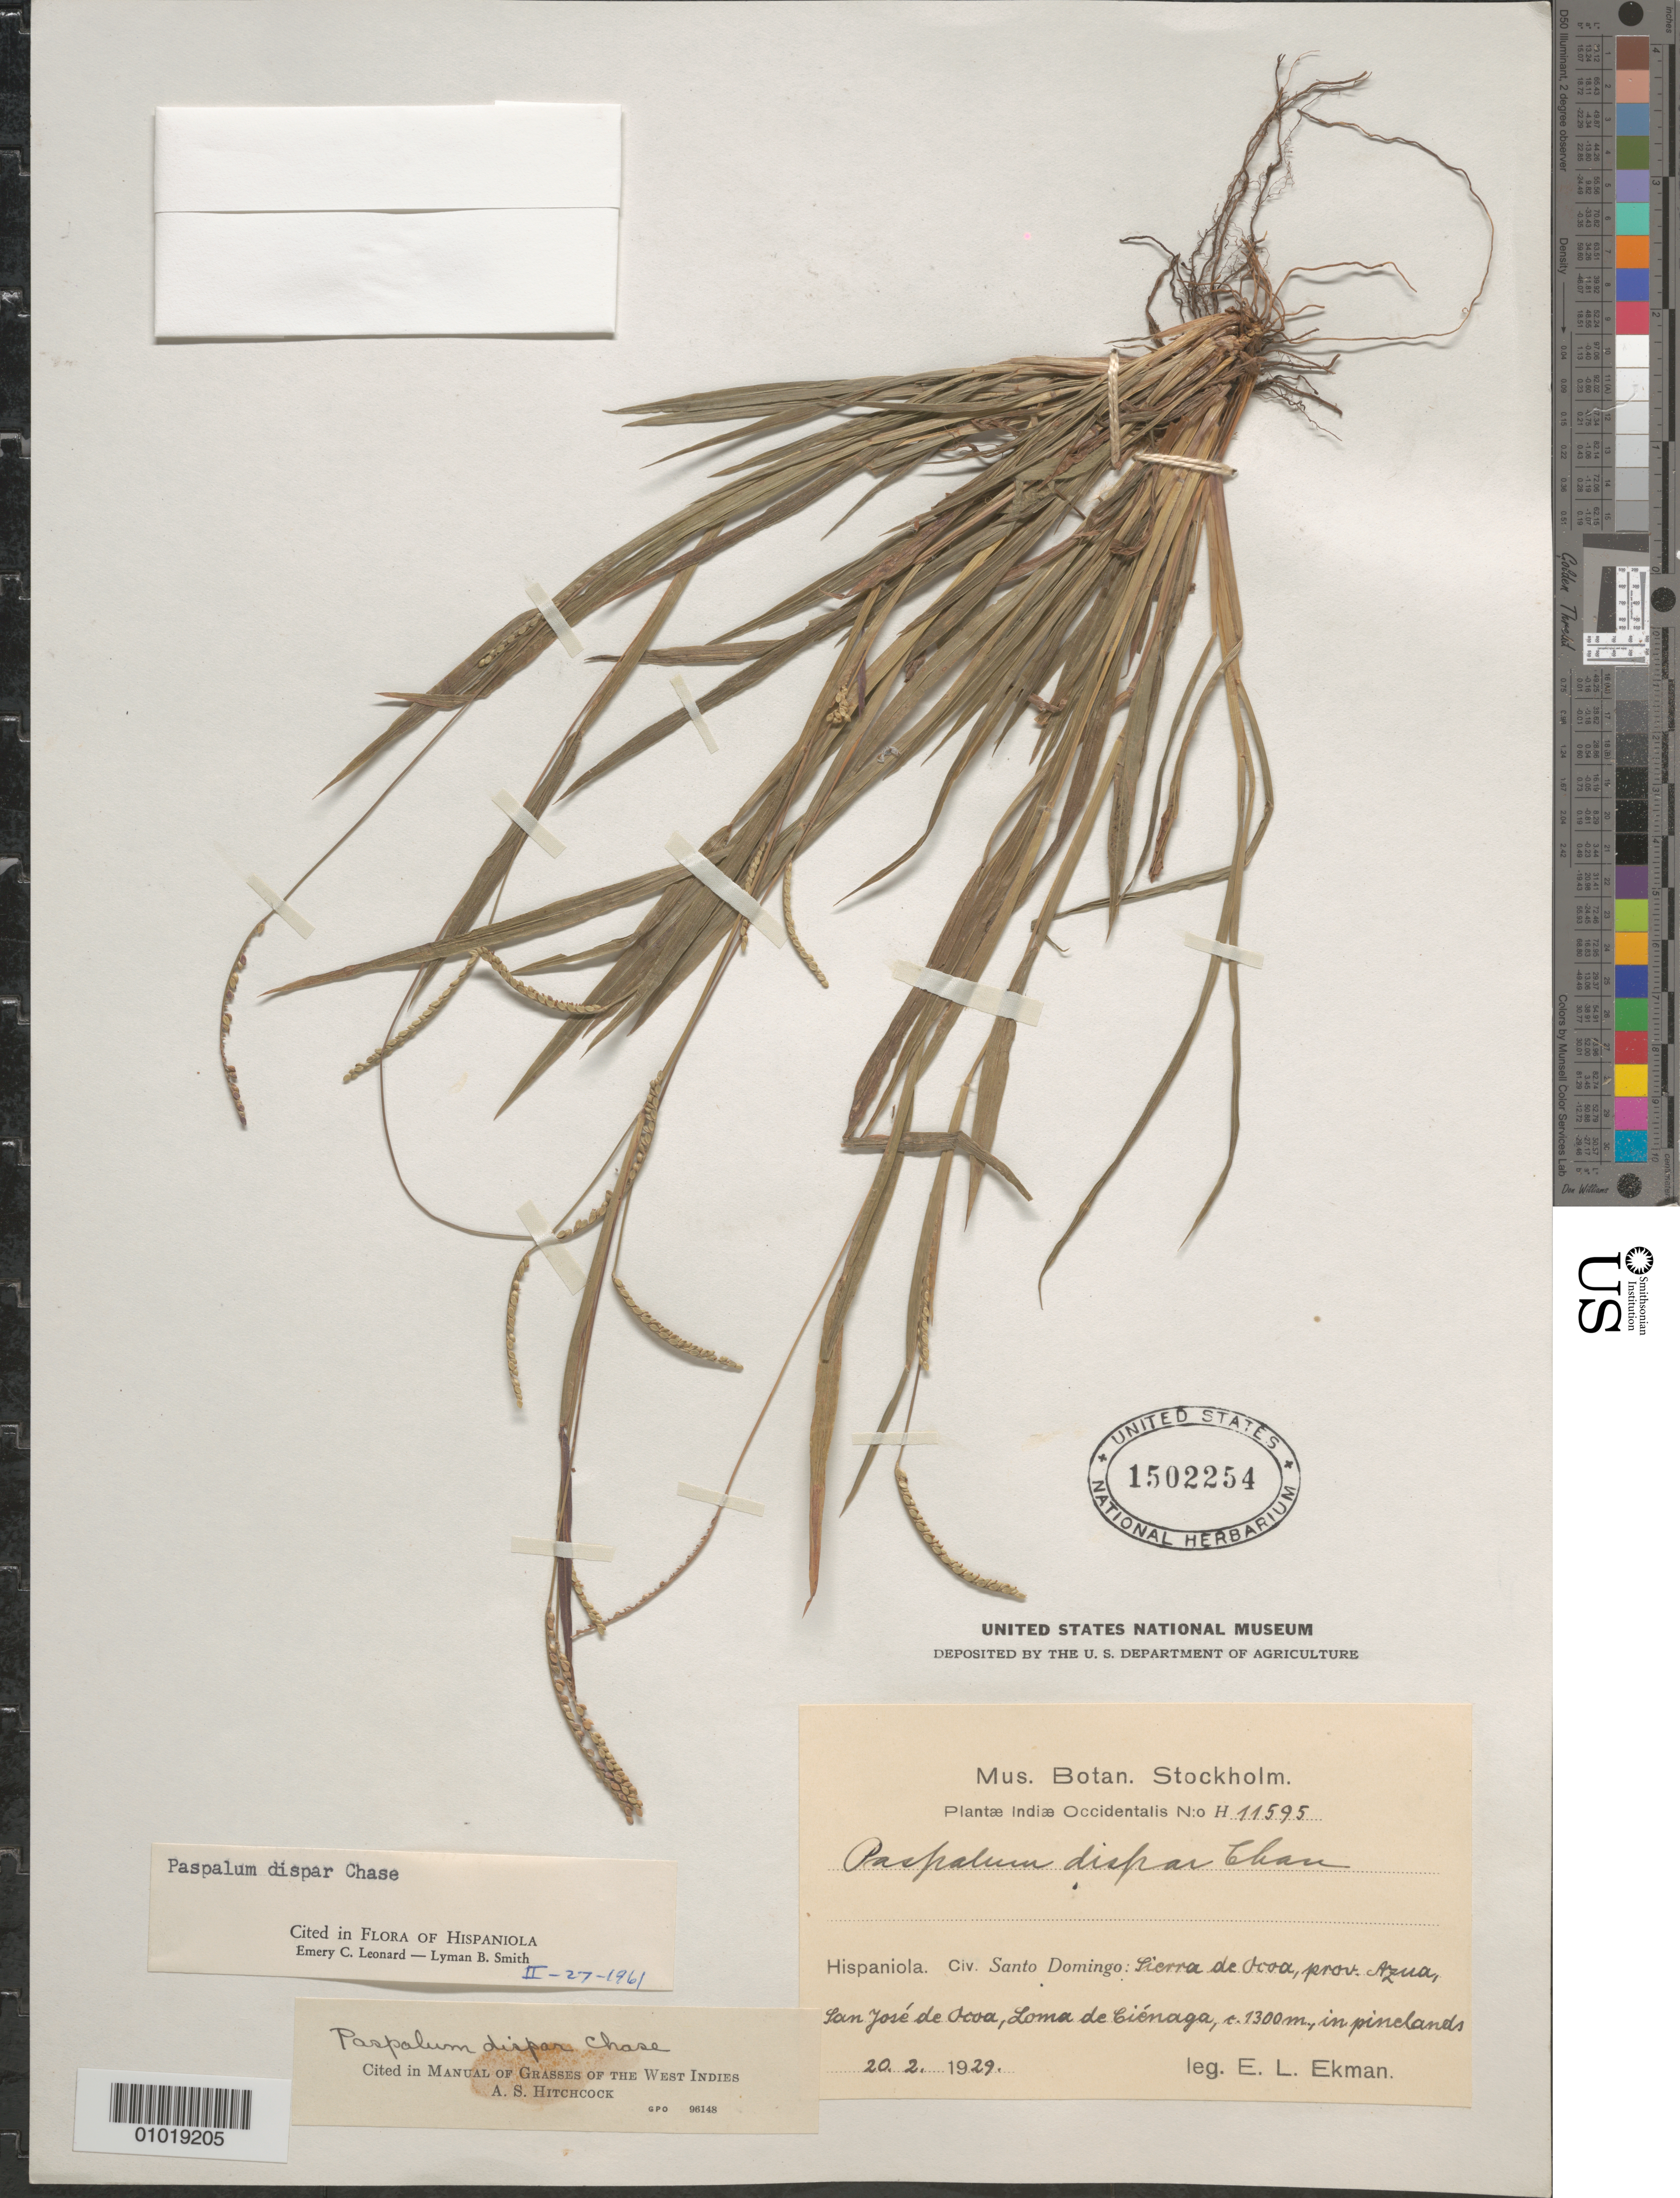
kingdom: Plantae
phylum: Tracheophyta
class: Liliopsida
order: Poales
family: Poaceae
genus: Paspalum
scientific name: Paspalum dispar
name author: Chase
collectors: E. L. Ekman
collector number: H 11595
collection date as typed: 20 Feb 1929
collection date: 1929-02-20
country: Dominican Republic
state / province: Azua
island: Hispaniola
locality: Sierra de Ocoa, Azua, San Jose de Ocoa, Loma de Cienaga,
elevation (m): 1300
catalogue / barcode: US 1502254